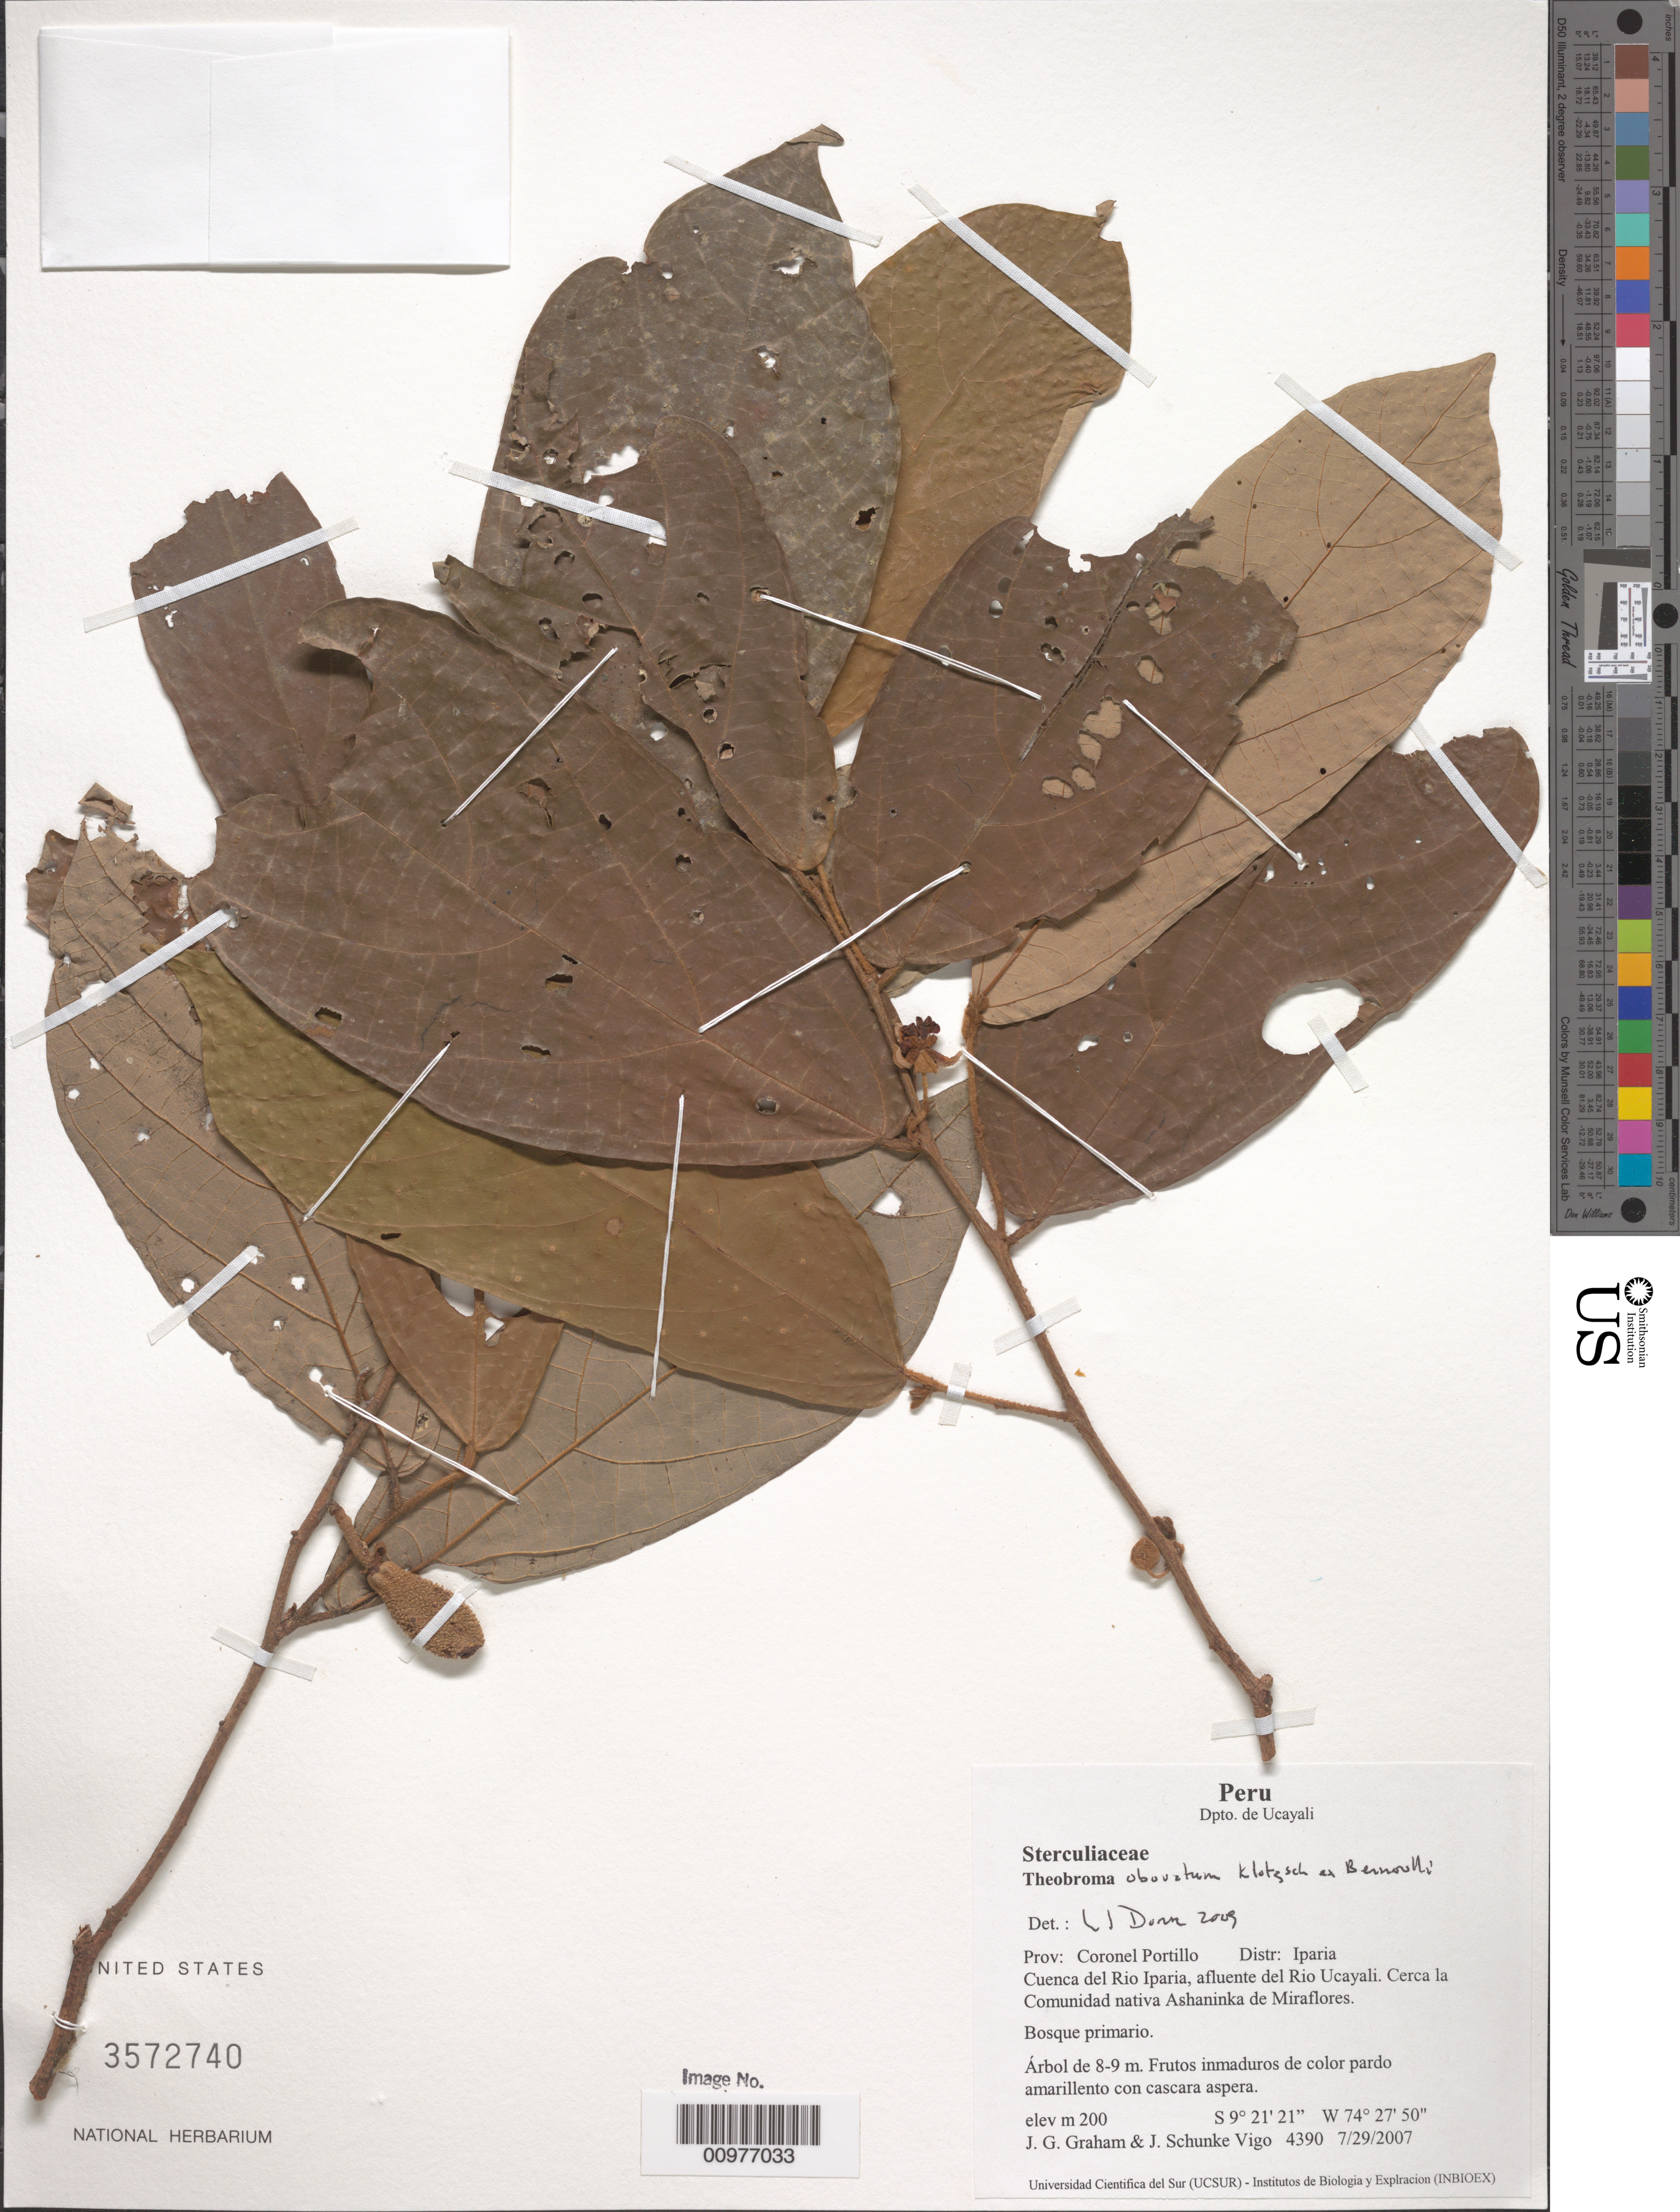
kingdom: Plantae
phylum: Tracheophyta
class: Magnoliopsida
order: Malvales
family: Malvaceae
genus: Theobroma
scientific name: Theobroma obovatum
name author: Klotzsch ex Bernoulli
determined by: Dorr, L. J., (BOT), Smithsonian Institution - National Museum of Natural History (UNITED STATES)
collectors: J. G. Graham & J. Schunke Vigo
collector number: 4390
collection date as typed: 7/29/2007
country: Peru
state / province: Ucayali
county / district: Coronel Portillo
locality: Cuenca del Rio Iparia, afluente del Rio Ucayali. Cerca la Comunidad nativa Ashaninka de Miraflores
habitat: bosque primario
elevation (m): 200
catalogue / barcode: US 3572740